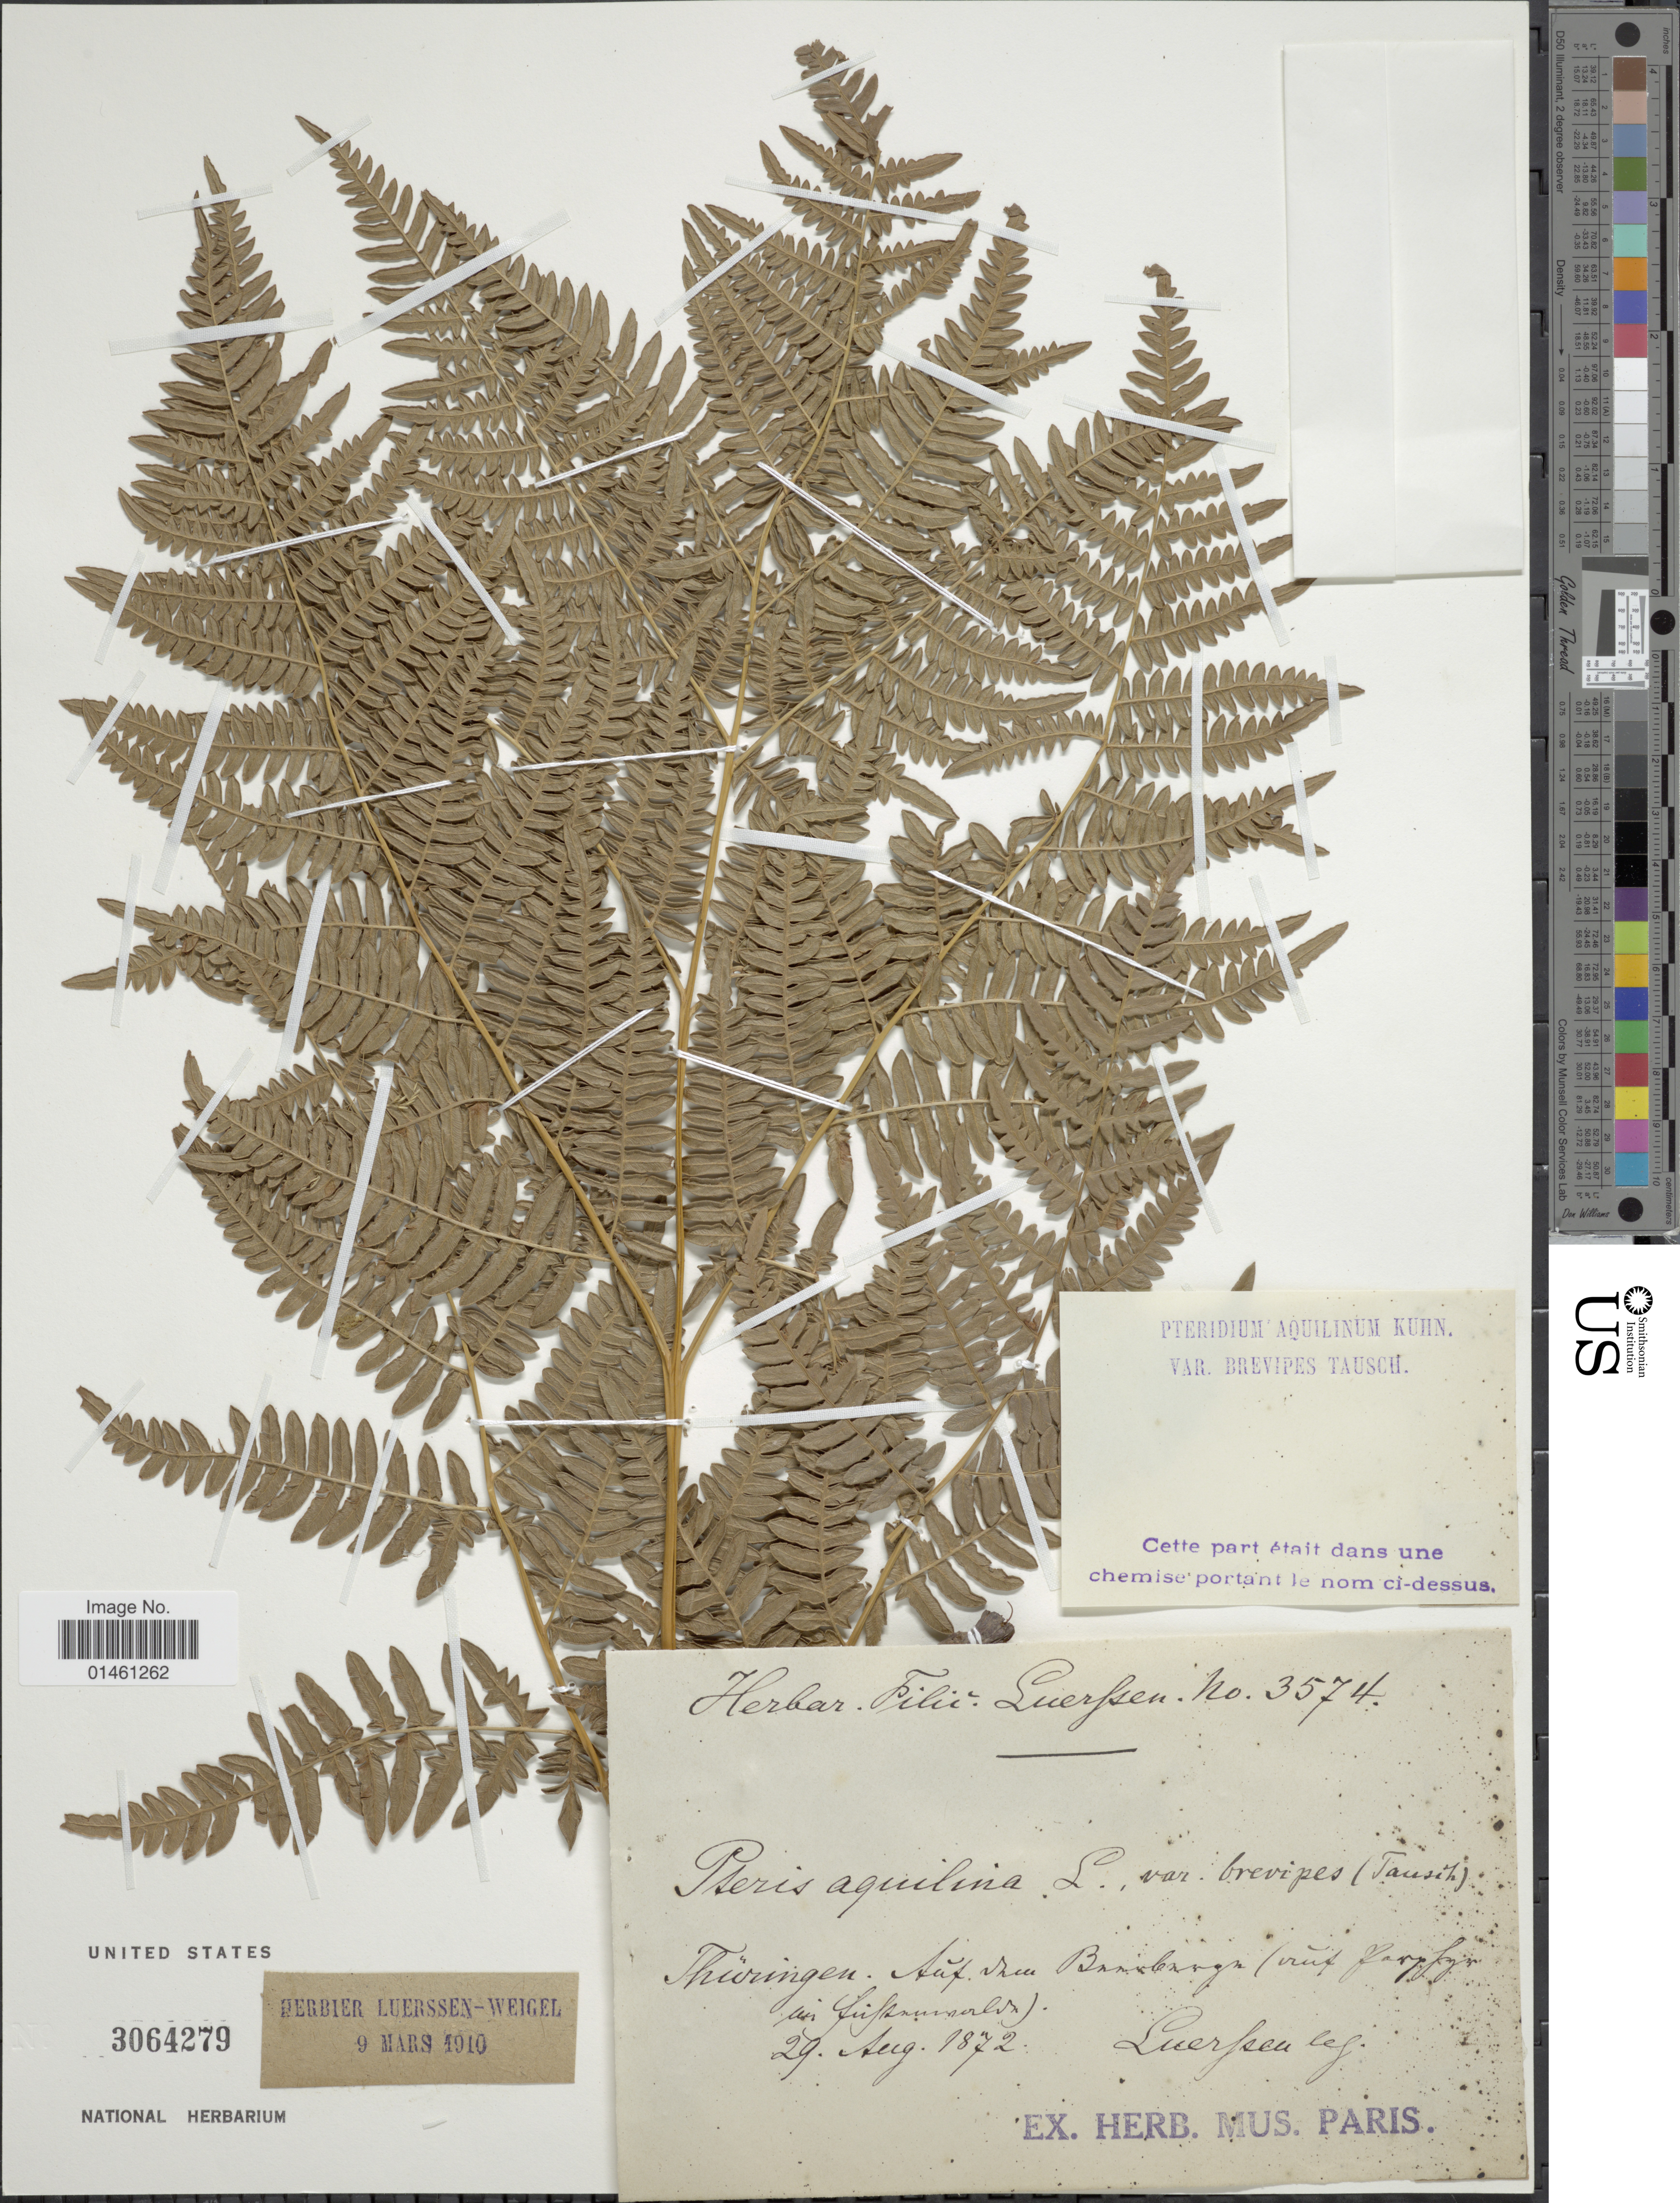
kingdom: Plantae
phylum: Tracheophyta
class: Polypodiopsida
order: Polypodiales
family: Dennstaedtiaceae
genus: Pteridium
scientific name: Pteridium aquilinum var. typicum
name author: R.M. Tryon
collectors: Luerssen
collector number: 3574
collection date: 1872-08-29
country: Germany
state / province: Thuringia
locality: Thüringen, auf. [illegible text]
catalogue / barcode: US 3064279